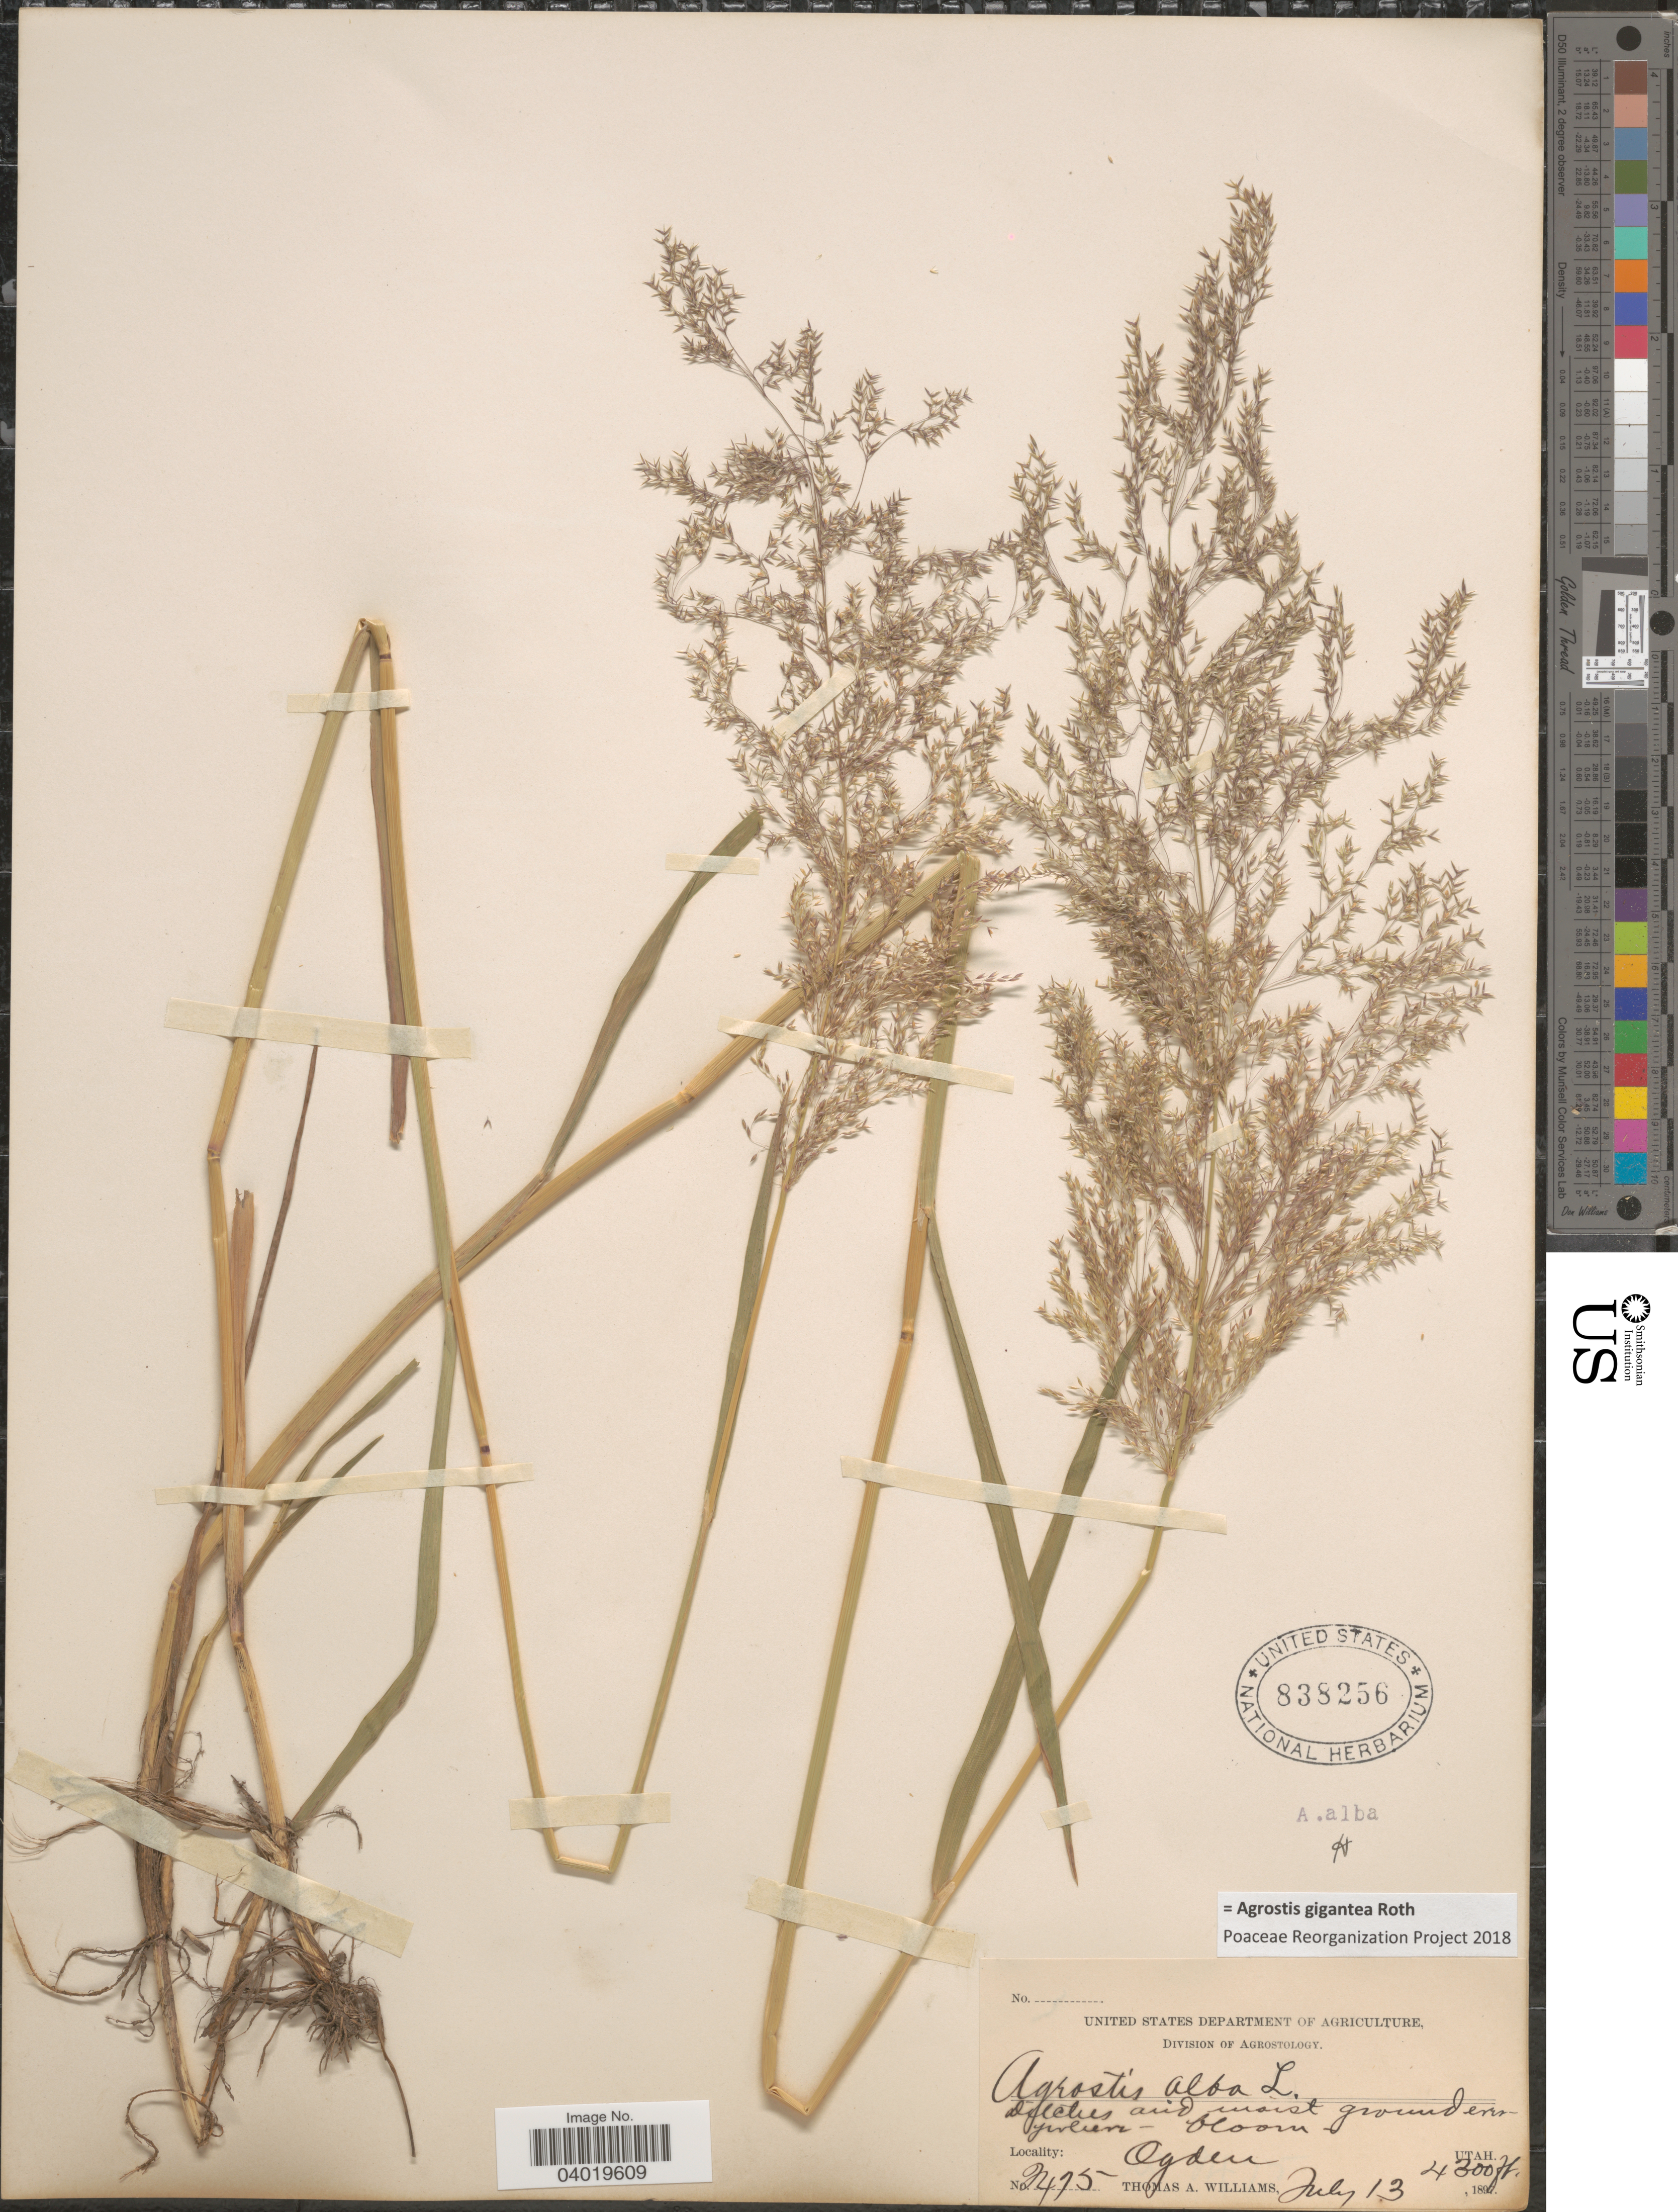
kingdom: Plantae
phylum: Tracheophyta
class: Liliopsida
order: Poales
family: Poaceae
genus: Agrostis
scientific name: Agrostis gigantea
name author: Roth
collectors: T. A. Williams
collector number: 2475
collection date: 1897-07-13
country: United States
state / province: Utah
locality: Ogden.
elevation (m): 1311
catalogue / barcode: US 838256